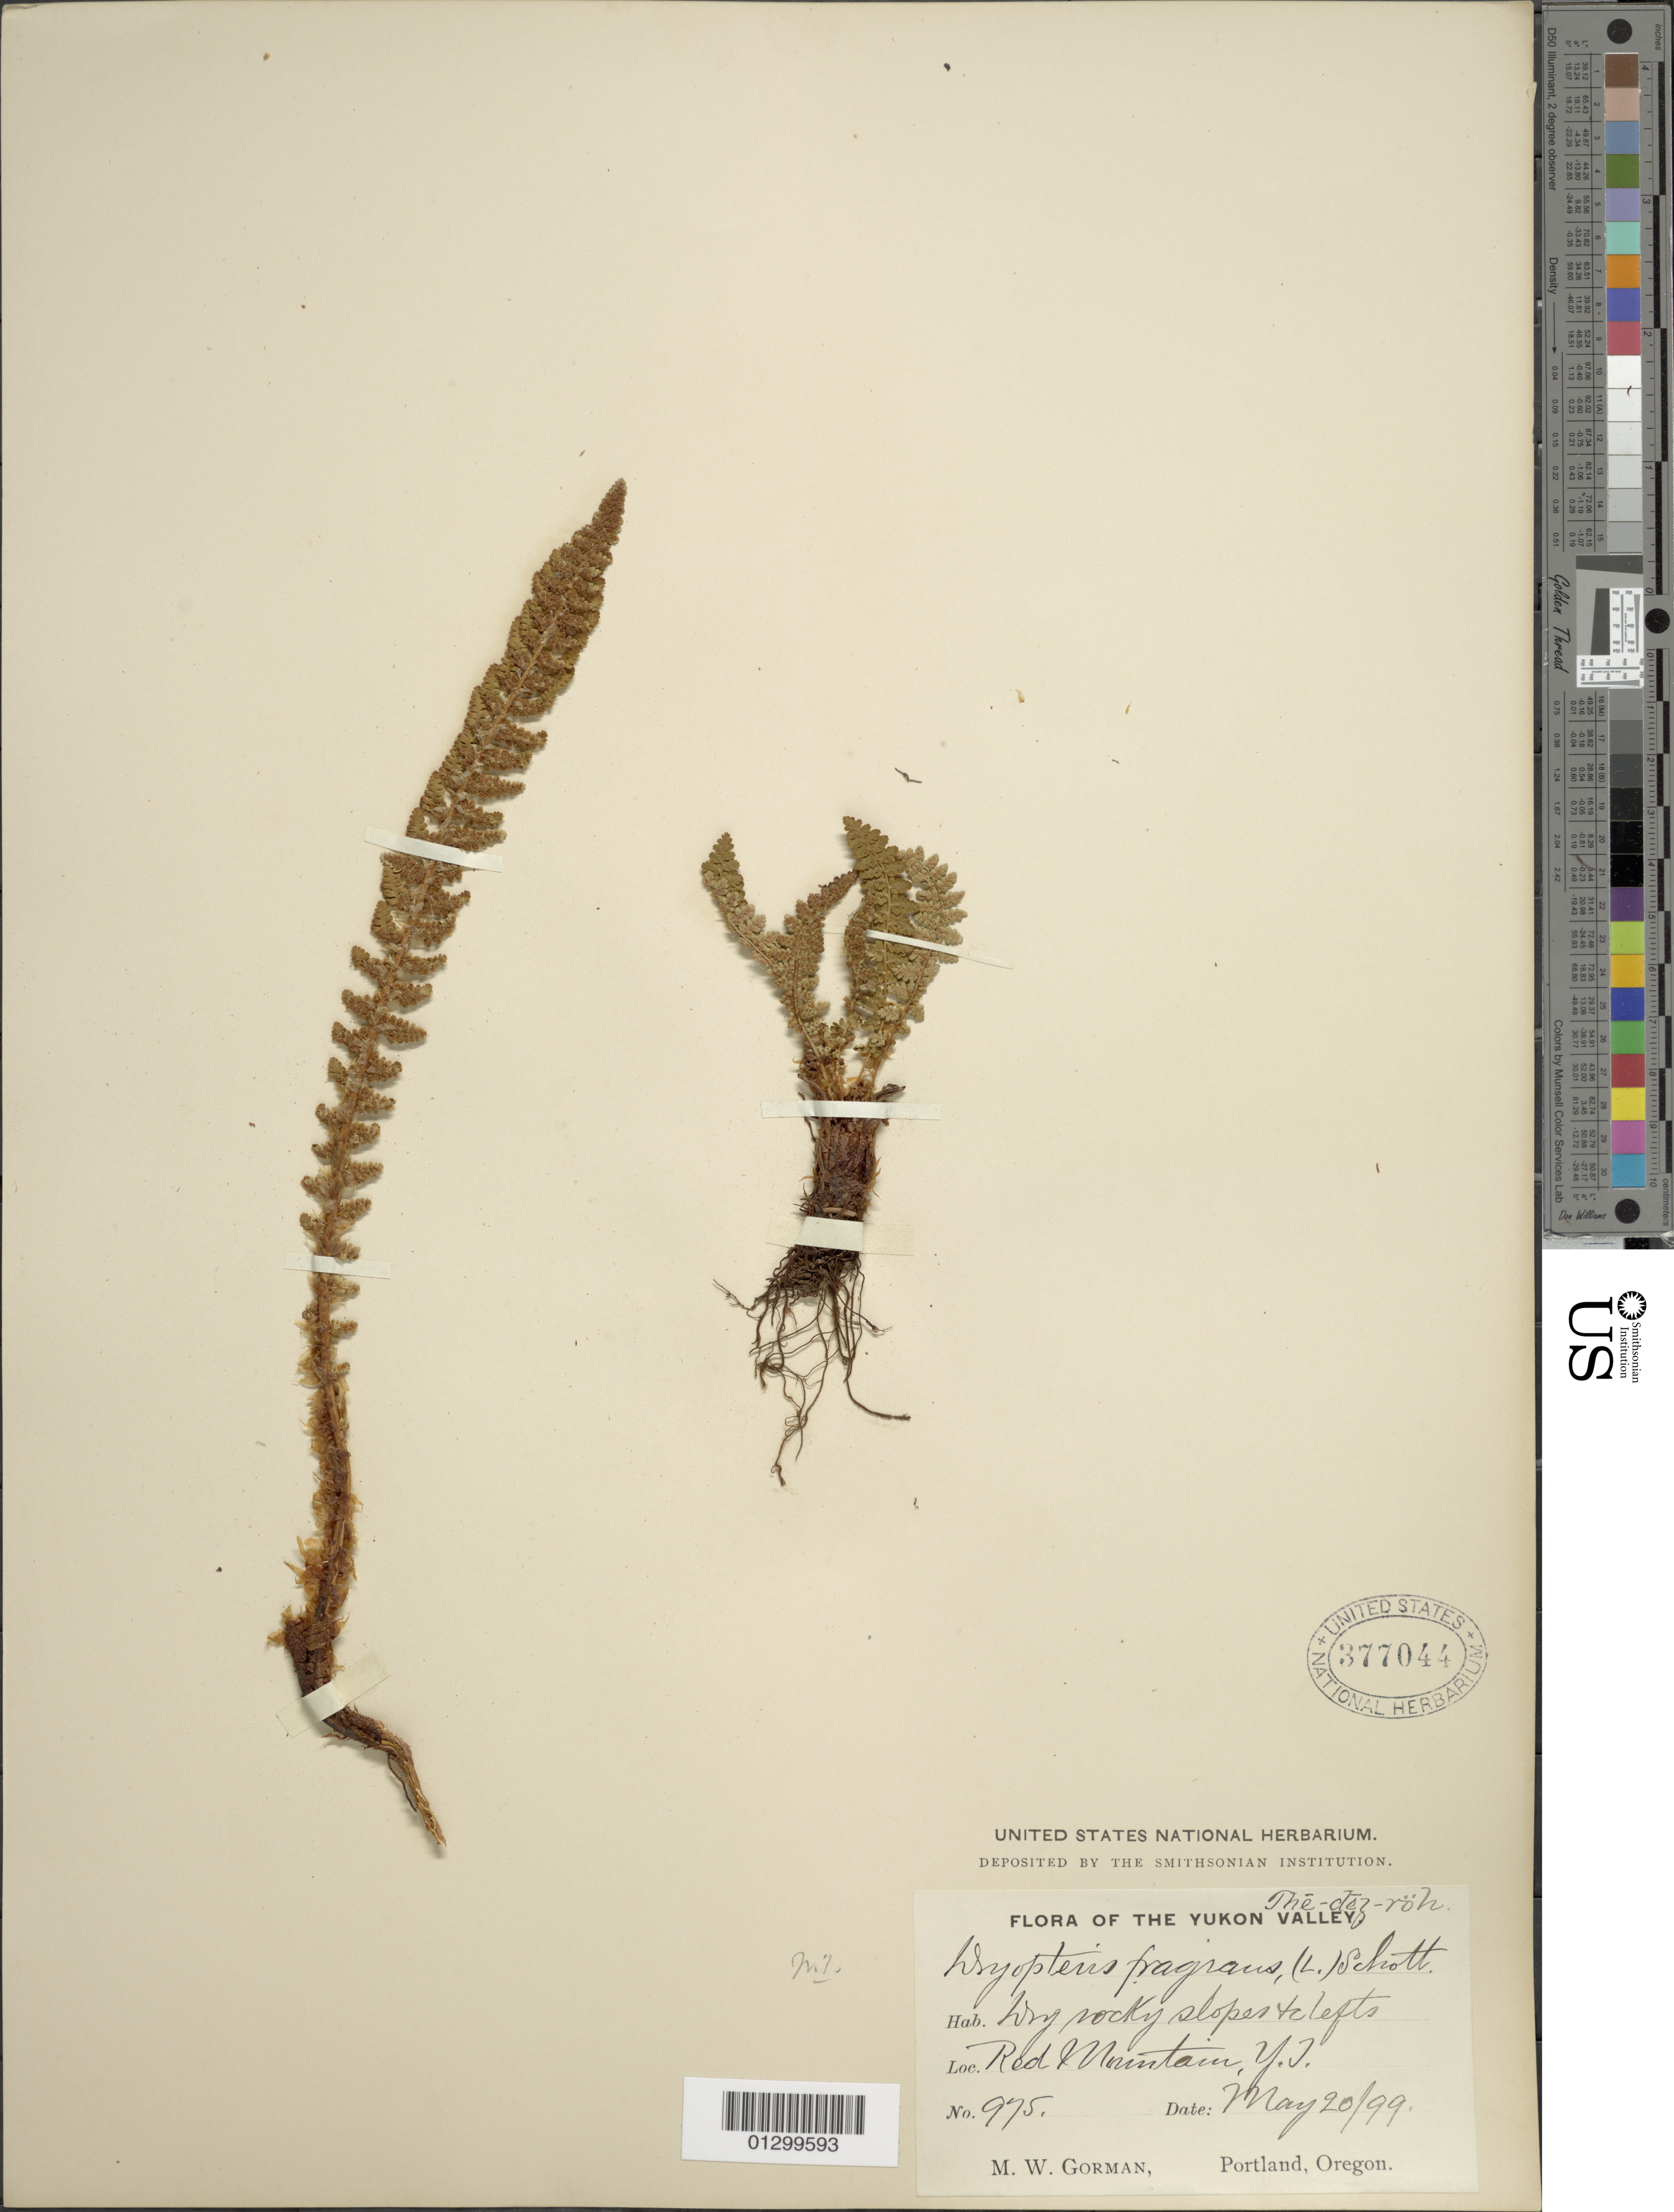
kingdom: Plantae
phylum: Tracheophyta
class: Polypodiopsida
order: Polypodiales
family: Dryopteridaceae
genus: Dryopteris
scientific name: Dryopteris fragrans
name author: (L.) Schott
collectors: M. W. Gorman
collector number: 975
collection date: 1899-05-20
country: Canada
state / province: Yukon Territory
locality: Red Mountain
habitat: Dry rocky slopes and clefts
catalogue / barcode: US 377044